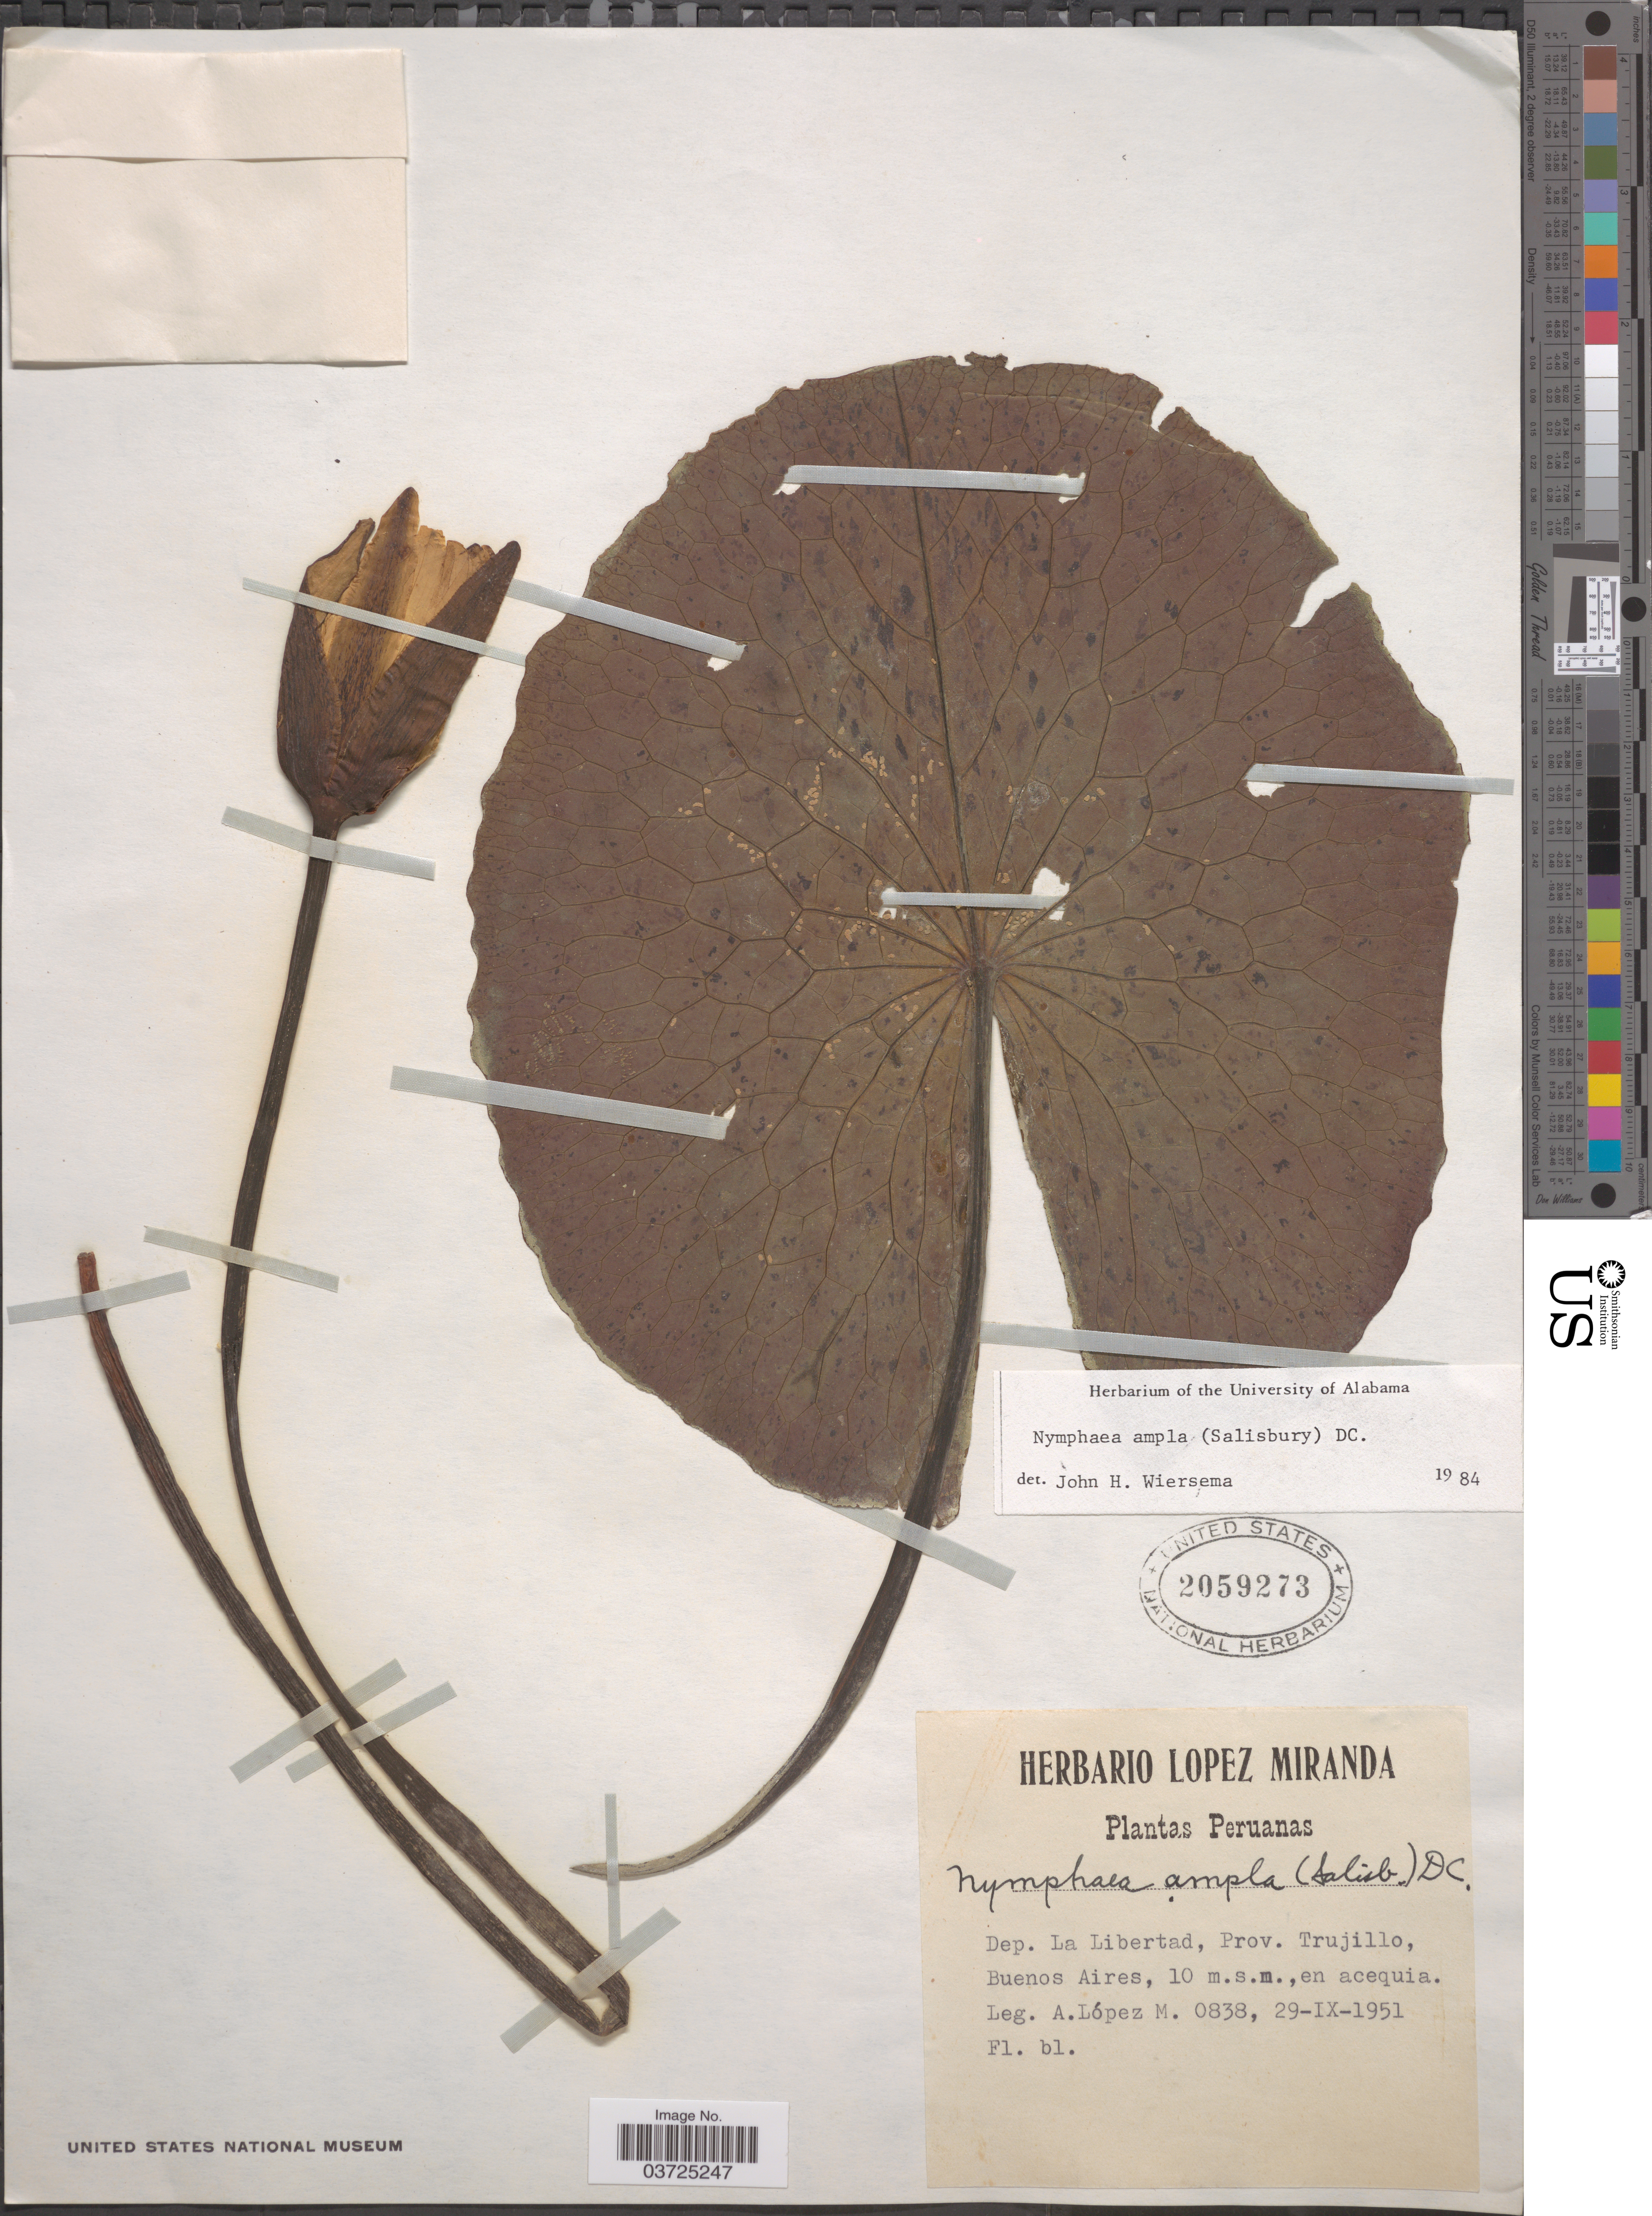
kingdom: Plantae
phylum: Tracheophyta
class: Magnoliopsida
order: Nymphaeales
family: Nymphaeaceae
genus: Nymphaea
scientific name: Nymphaea ampla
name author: (Salisb.) DC.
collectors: A. López M.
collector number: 0838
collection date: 1951-09-29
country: Peru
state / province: La Libertad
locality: Dep. La Libertad, Prov. Trujillo, Buenos Aires.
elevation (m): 10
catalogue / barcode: US 2059273